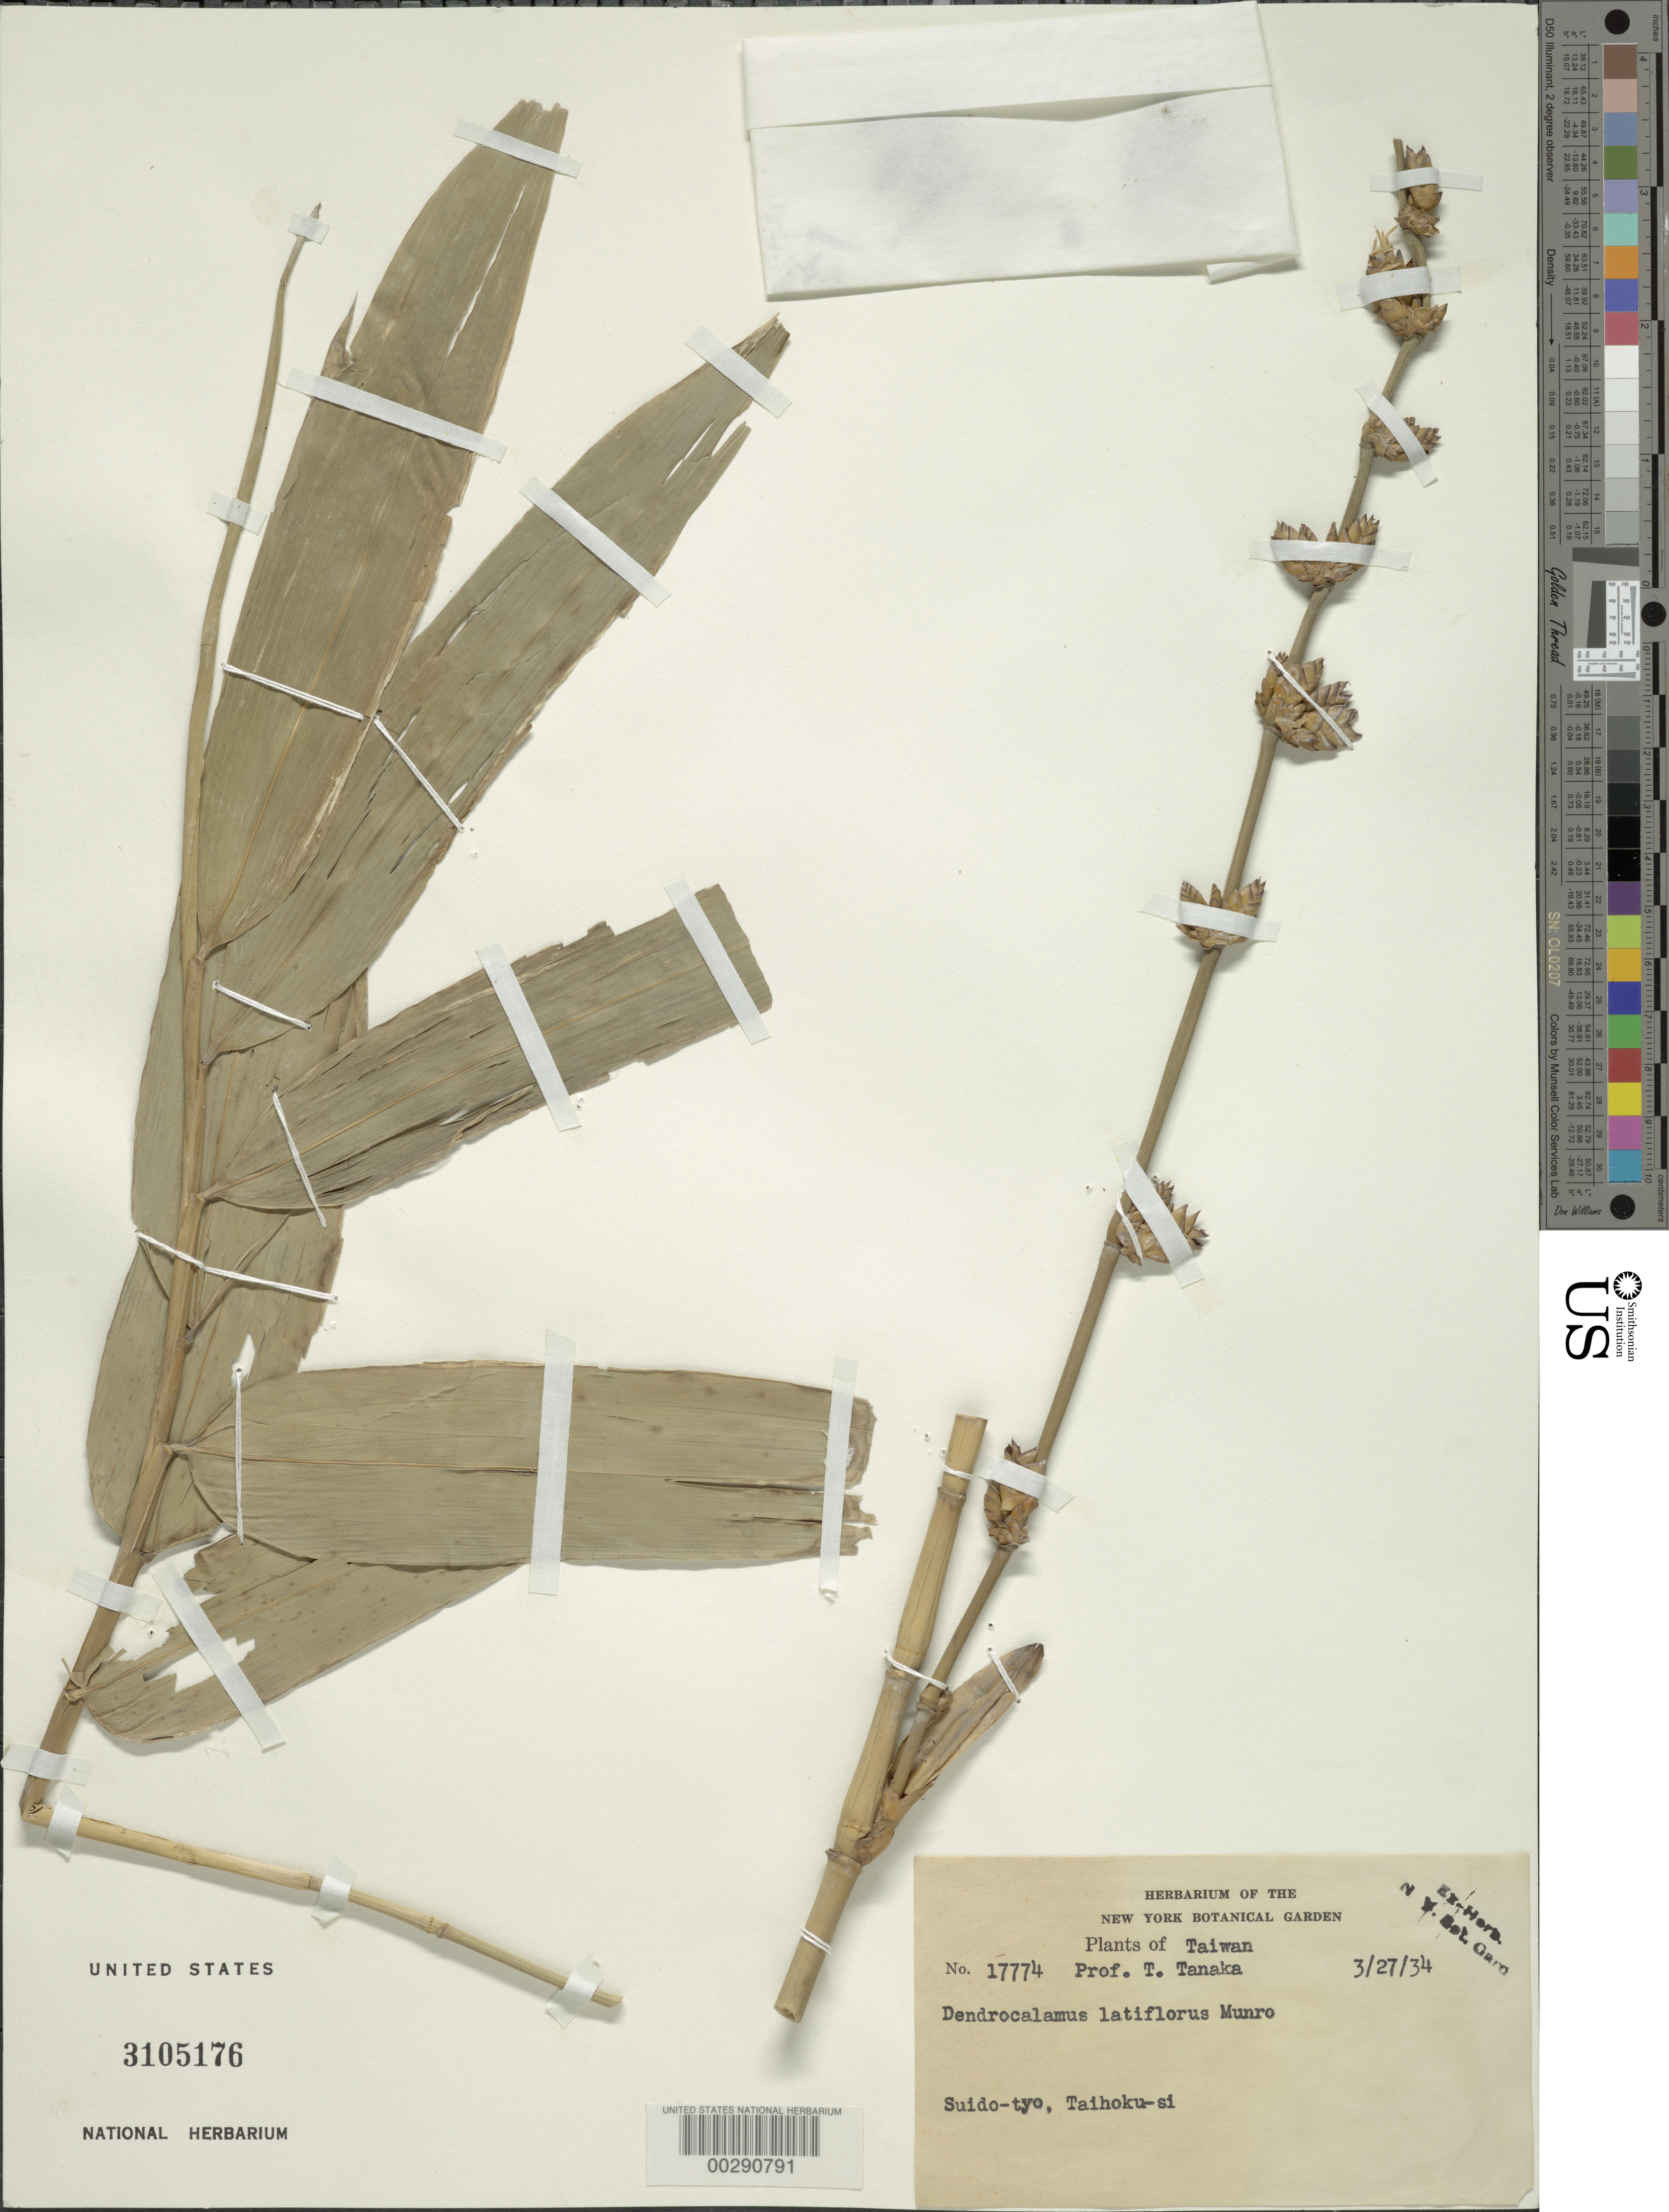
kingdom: Plantae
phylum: Tracheophyta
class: Liliopsida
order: Poales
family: Poaceae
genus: Dendrocalamus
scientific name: Dendrocalamus latiflorus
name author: Munro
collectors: T. Tanaka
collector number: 17774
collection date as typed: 27 Mar 1934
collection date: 1934-03-27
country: Taiwan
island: Taiwan [Formosa]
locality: Suido-tyo, taihoku-si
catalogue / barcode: US 3105176